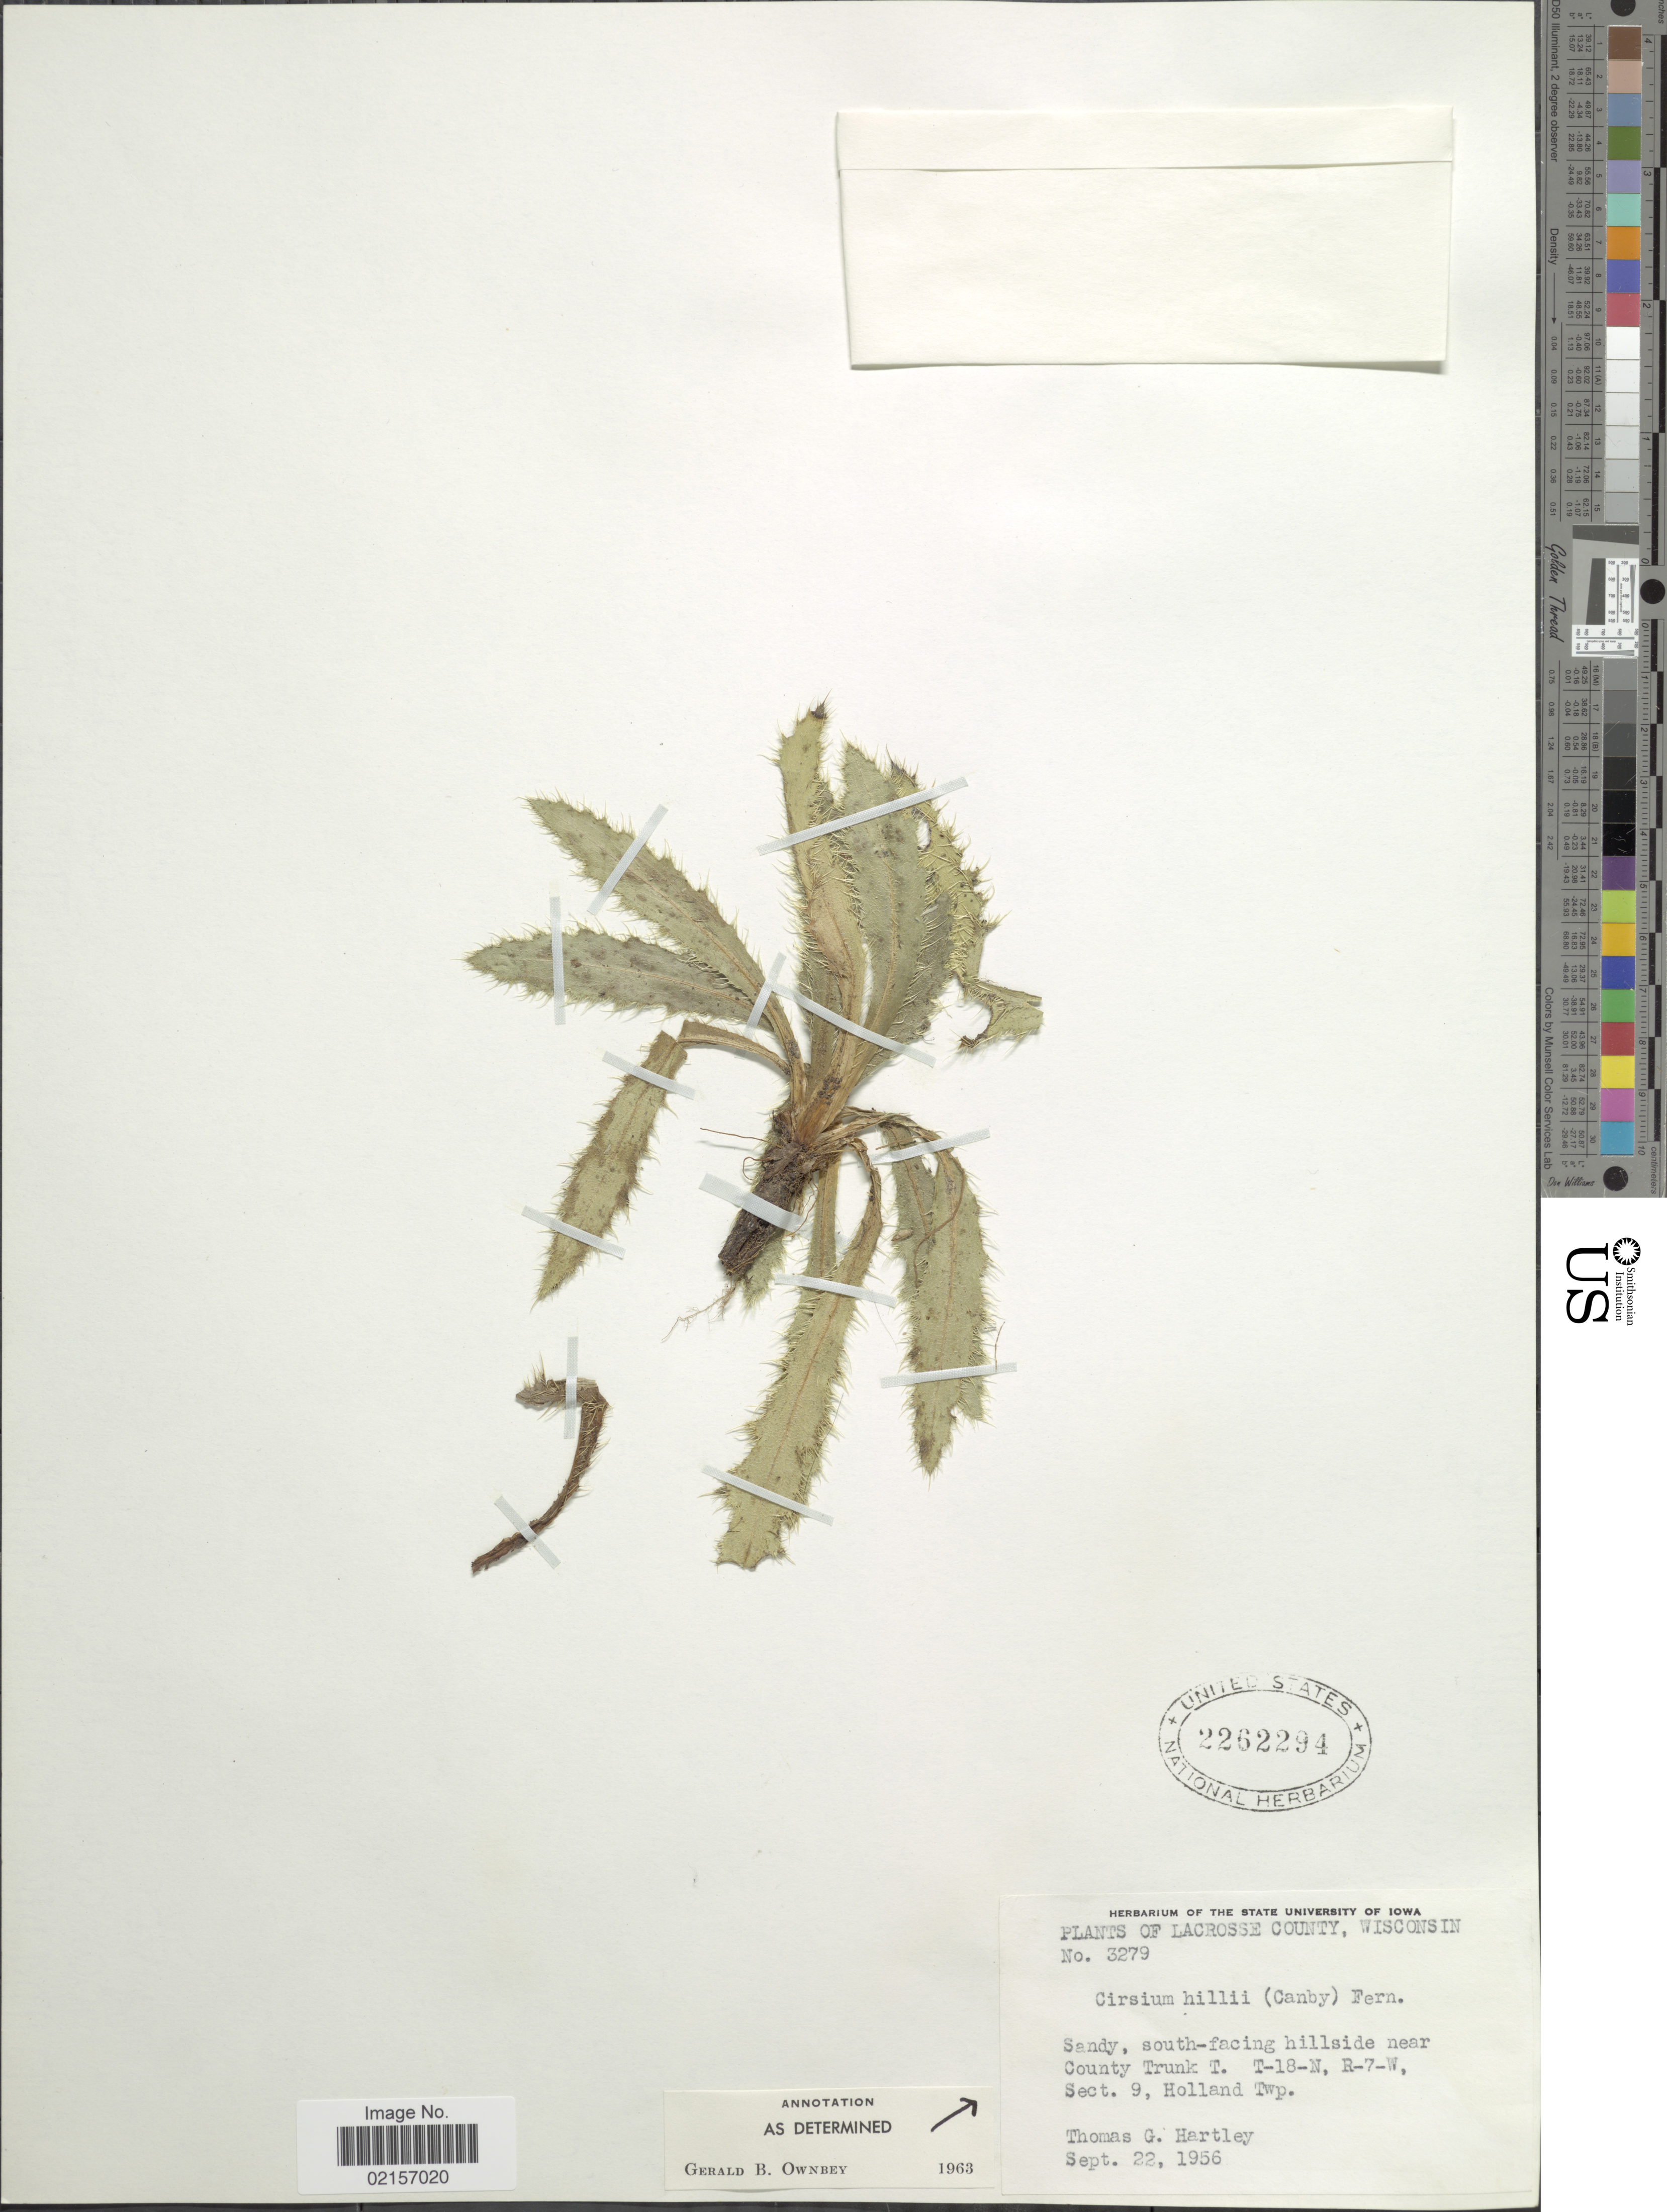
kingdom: Plantae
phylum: Tracheophyta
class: Magnoliopsida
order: Asterales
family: Asteraceae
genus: Cirsium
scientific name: Cirsium pumilum var. hillii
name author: (Canby) B. Boivin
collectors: T. G. Hartley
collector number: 3279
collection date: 1956-09-22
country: United States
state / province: Wisconsin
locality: Lacrosse County, Sandy, south-facing hillside near County Trunk T., T-18-N, R-7-W, Sect. 9,Holland Twp.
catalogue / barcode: US 2262294